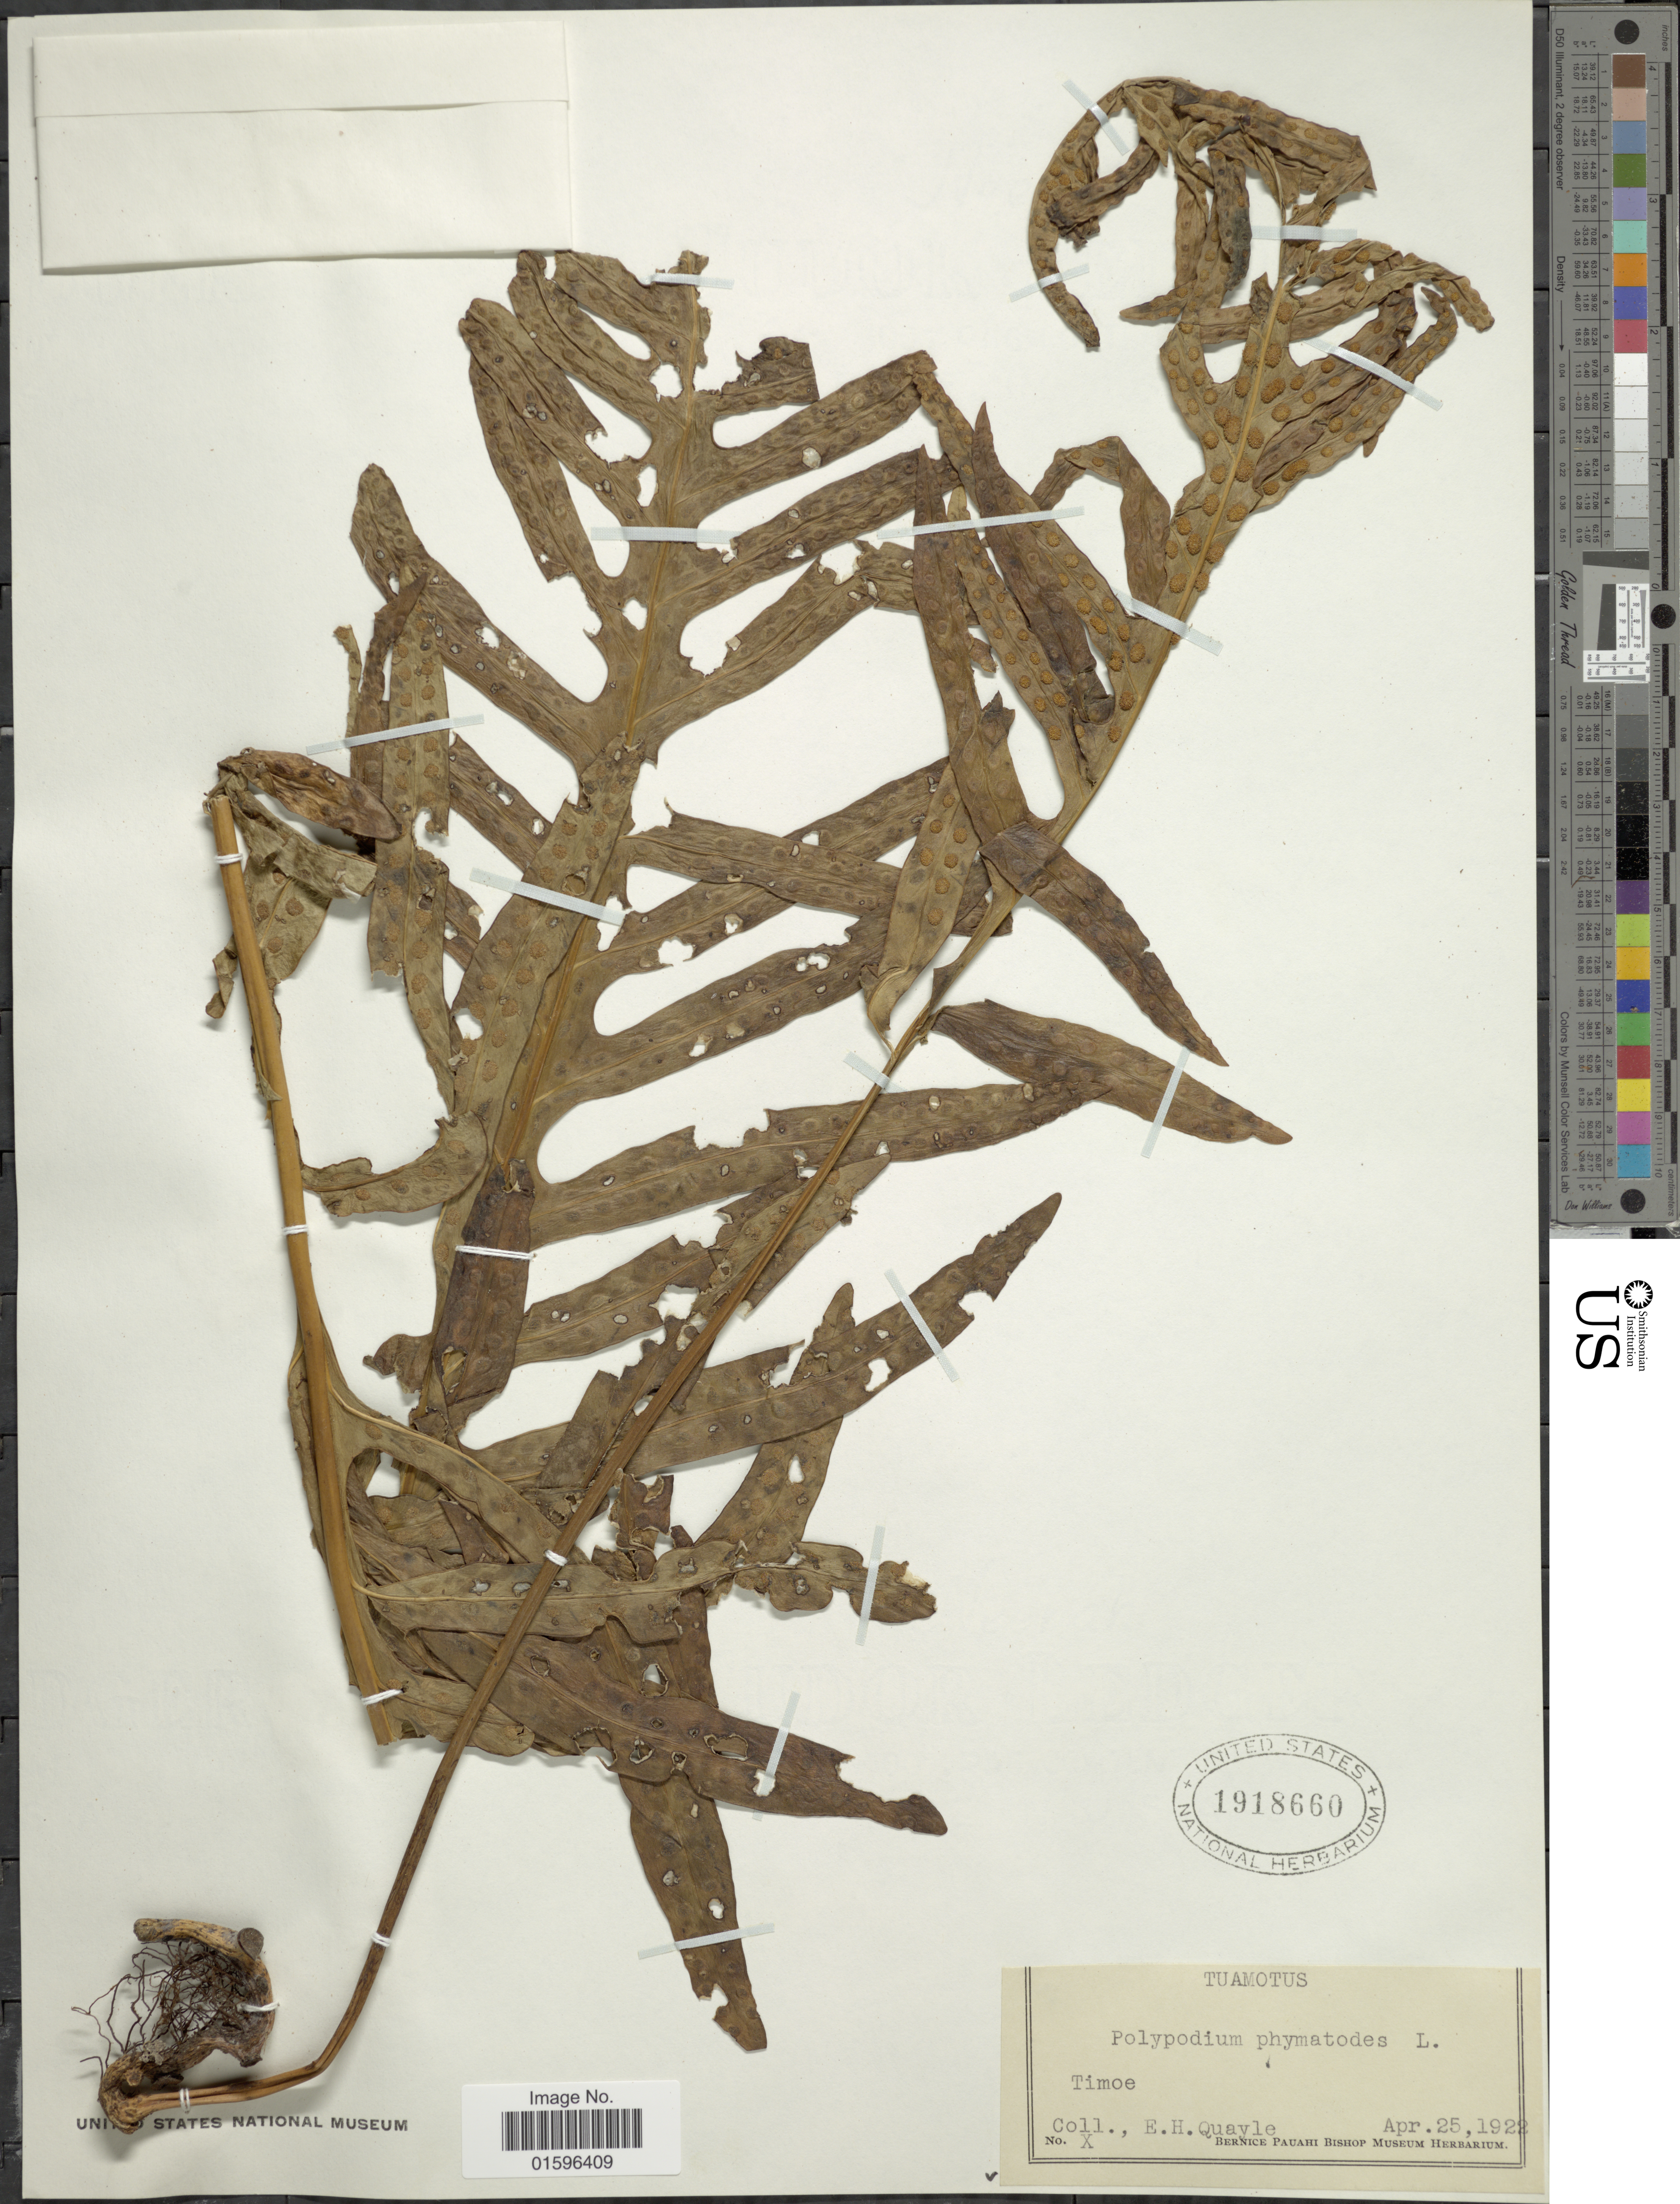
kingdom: Plantae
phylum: Tracheophyta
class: Polypodiopsida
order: Polypodiales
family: Polypodiaceae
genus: Polypodium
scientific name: Polypodium scolopendria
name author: Burm. f.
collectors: E. Quayle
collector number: X*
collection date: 1922-04-25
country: French Polynesia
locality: Tuamotus, Timoe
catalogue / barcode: US 1918660